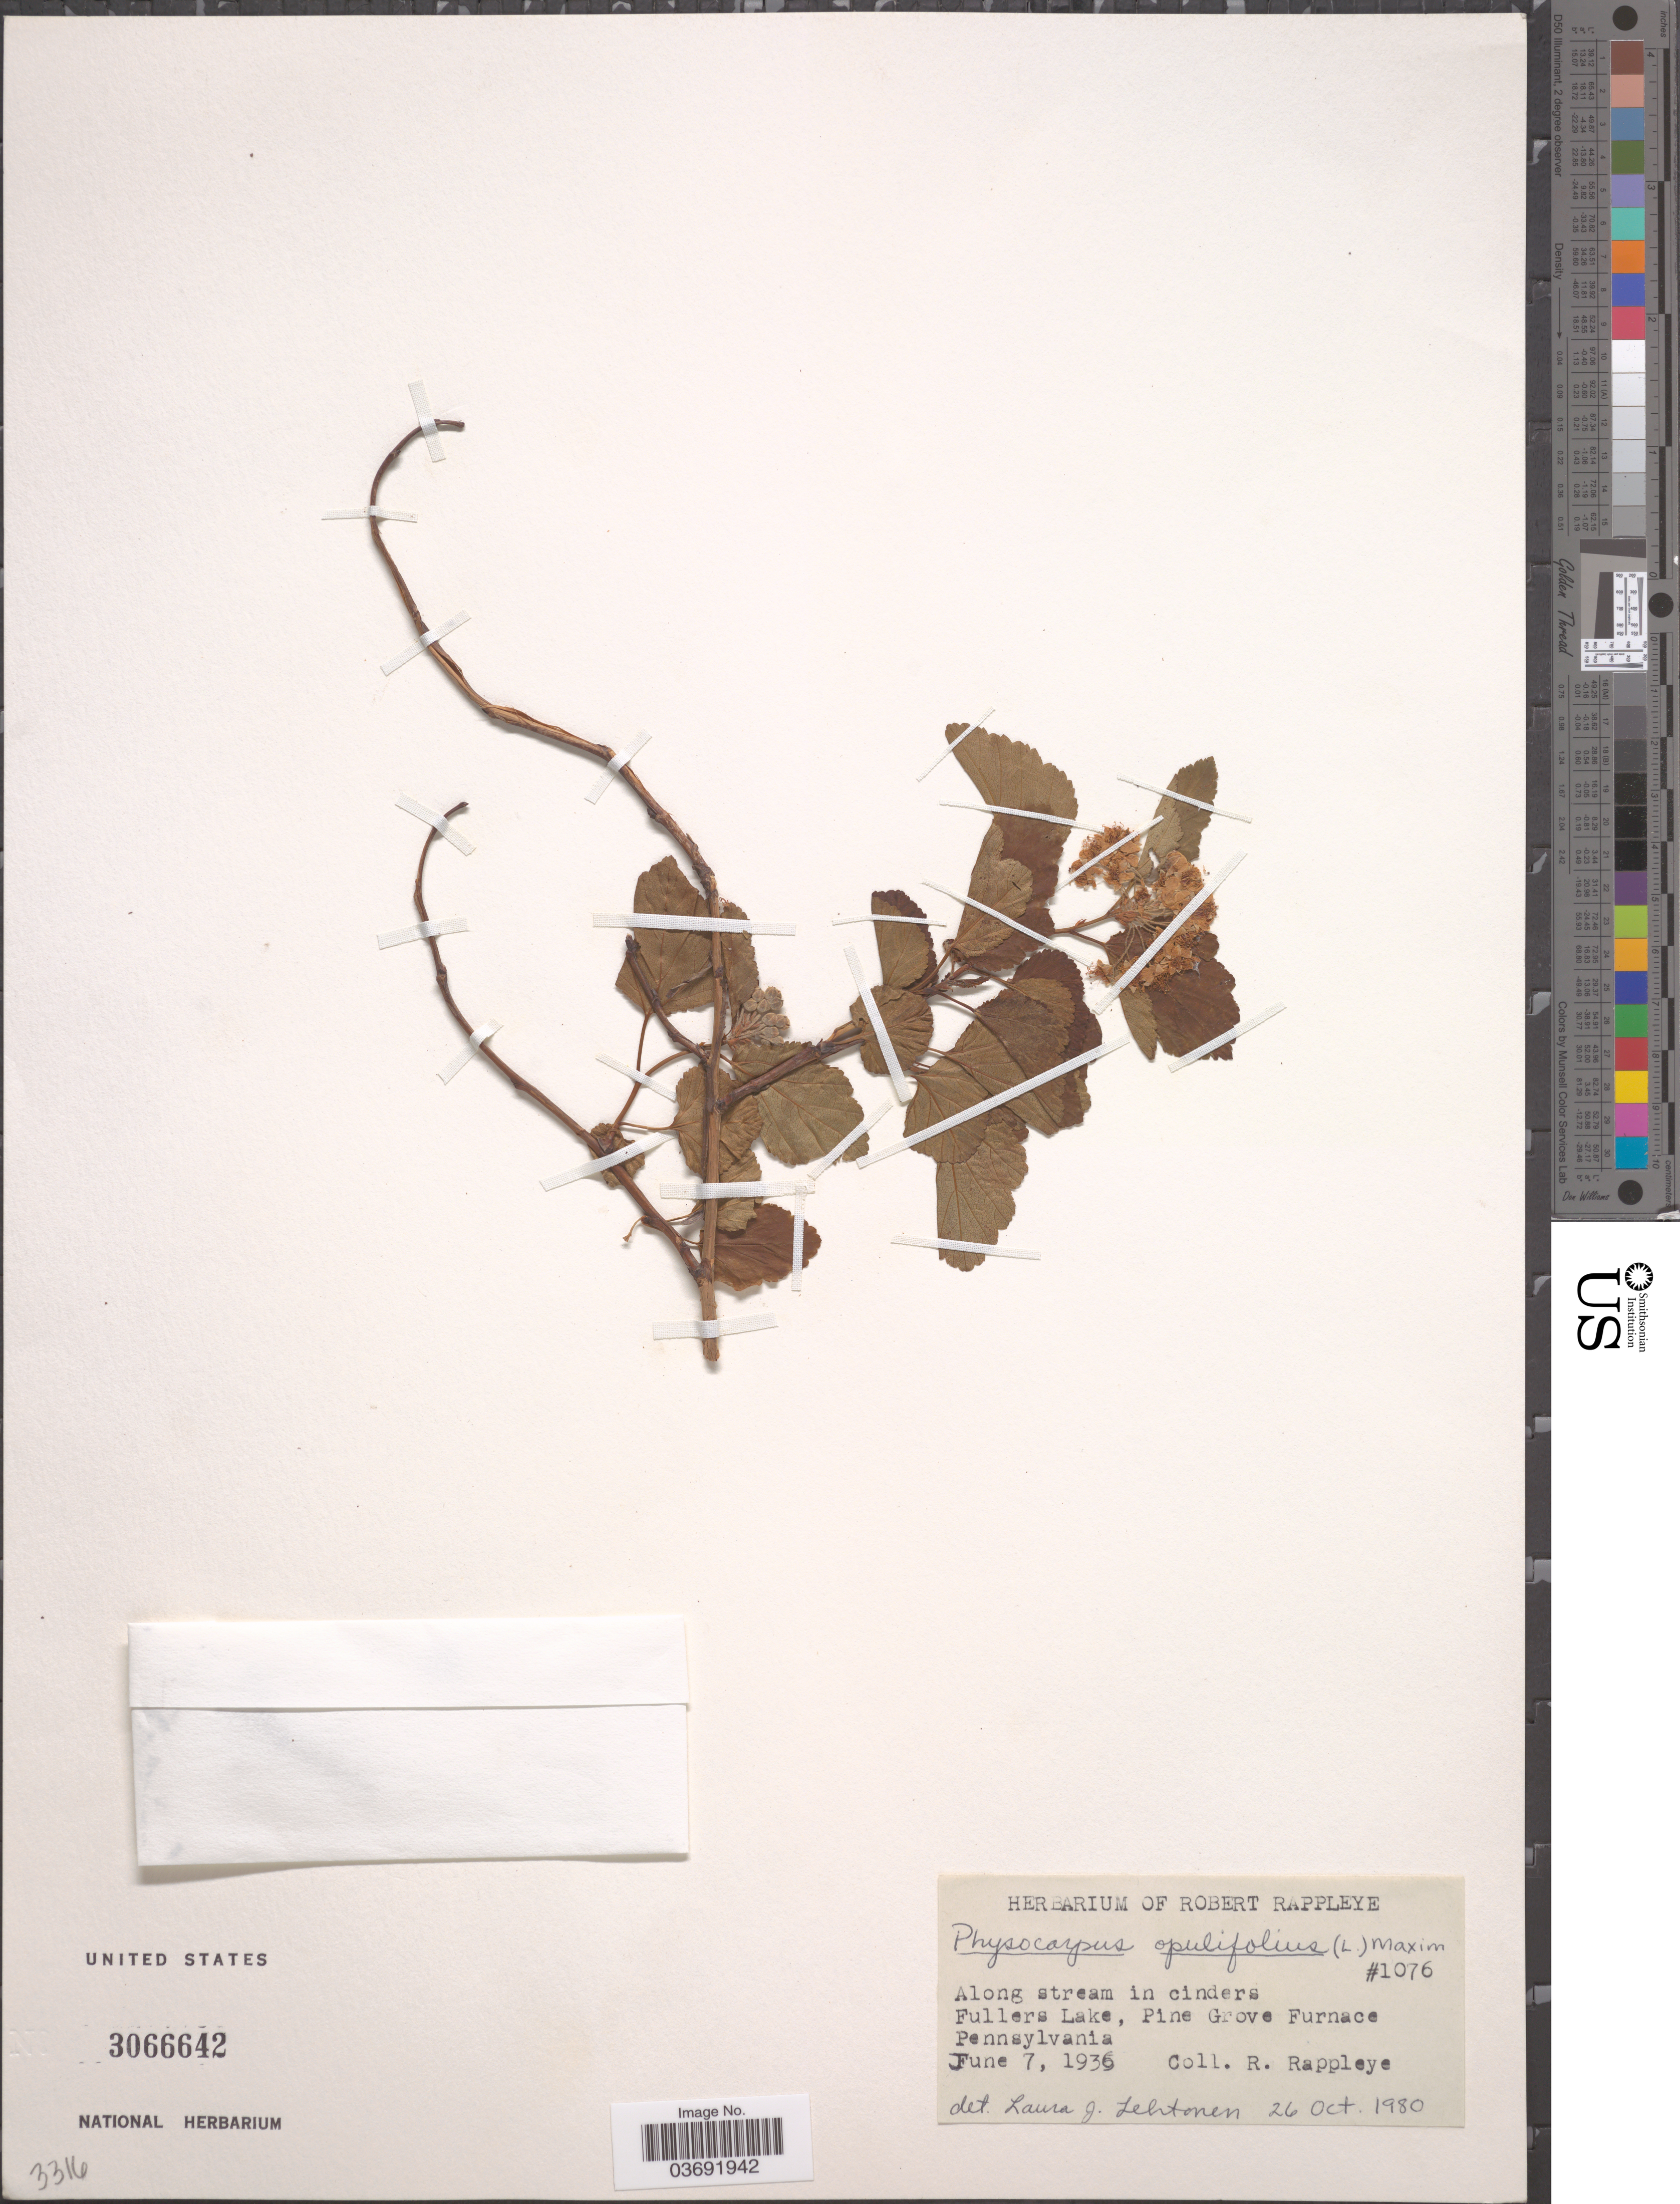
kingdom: Plantae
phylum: Tracheophyta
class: Magnoliopsida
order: Rosales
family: Rosaceae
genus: Physocarpus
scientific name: Physocarpus opulifolius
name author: (L.) Maxim.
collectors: R. Rappleye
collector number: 1076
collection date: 1980-10-26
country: United States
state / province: Pennsylvania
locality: Along stream in cinders Fullers Lake, Pine Grove Furnace.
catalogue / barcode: US 3066642